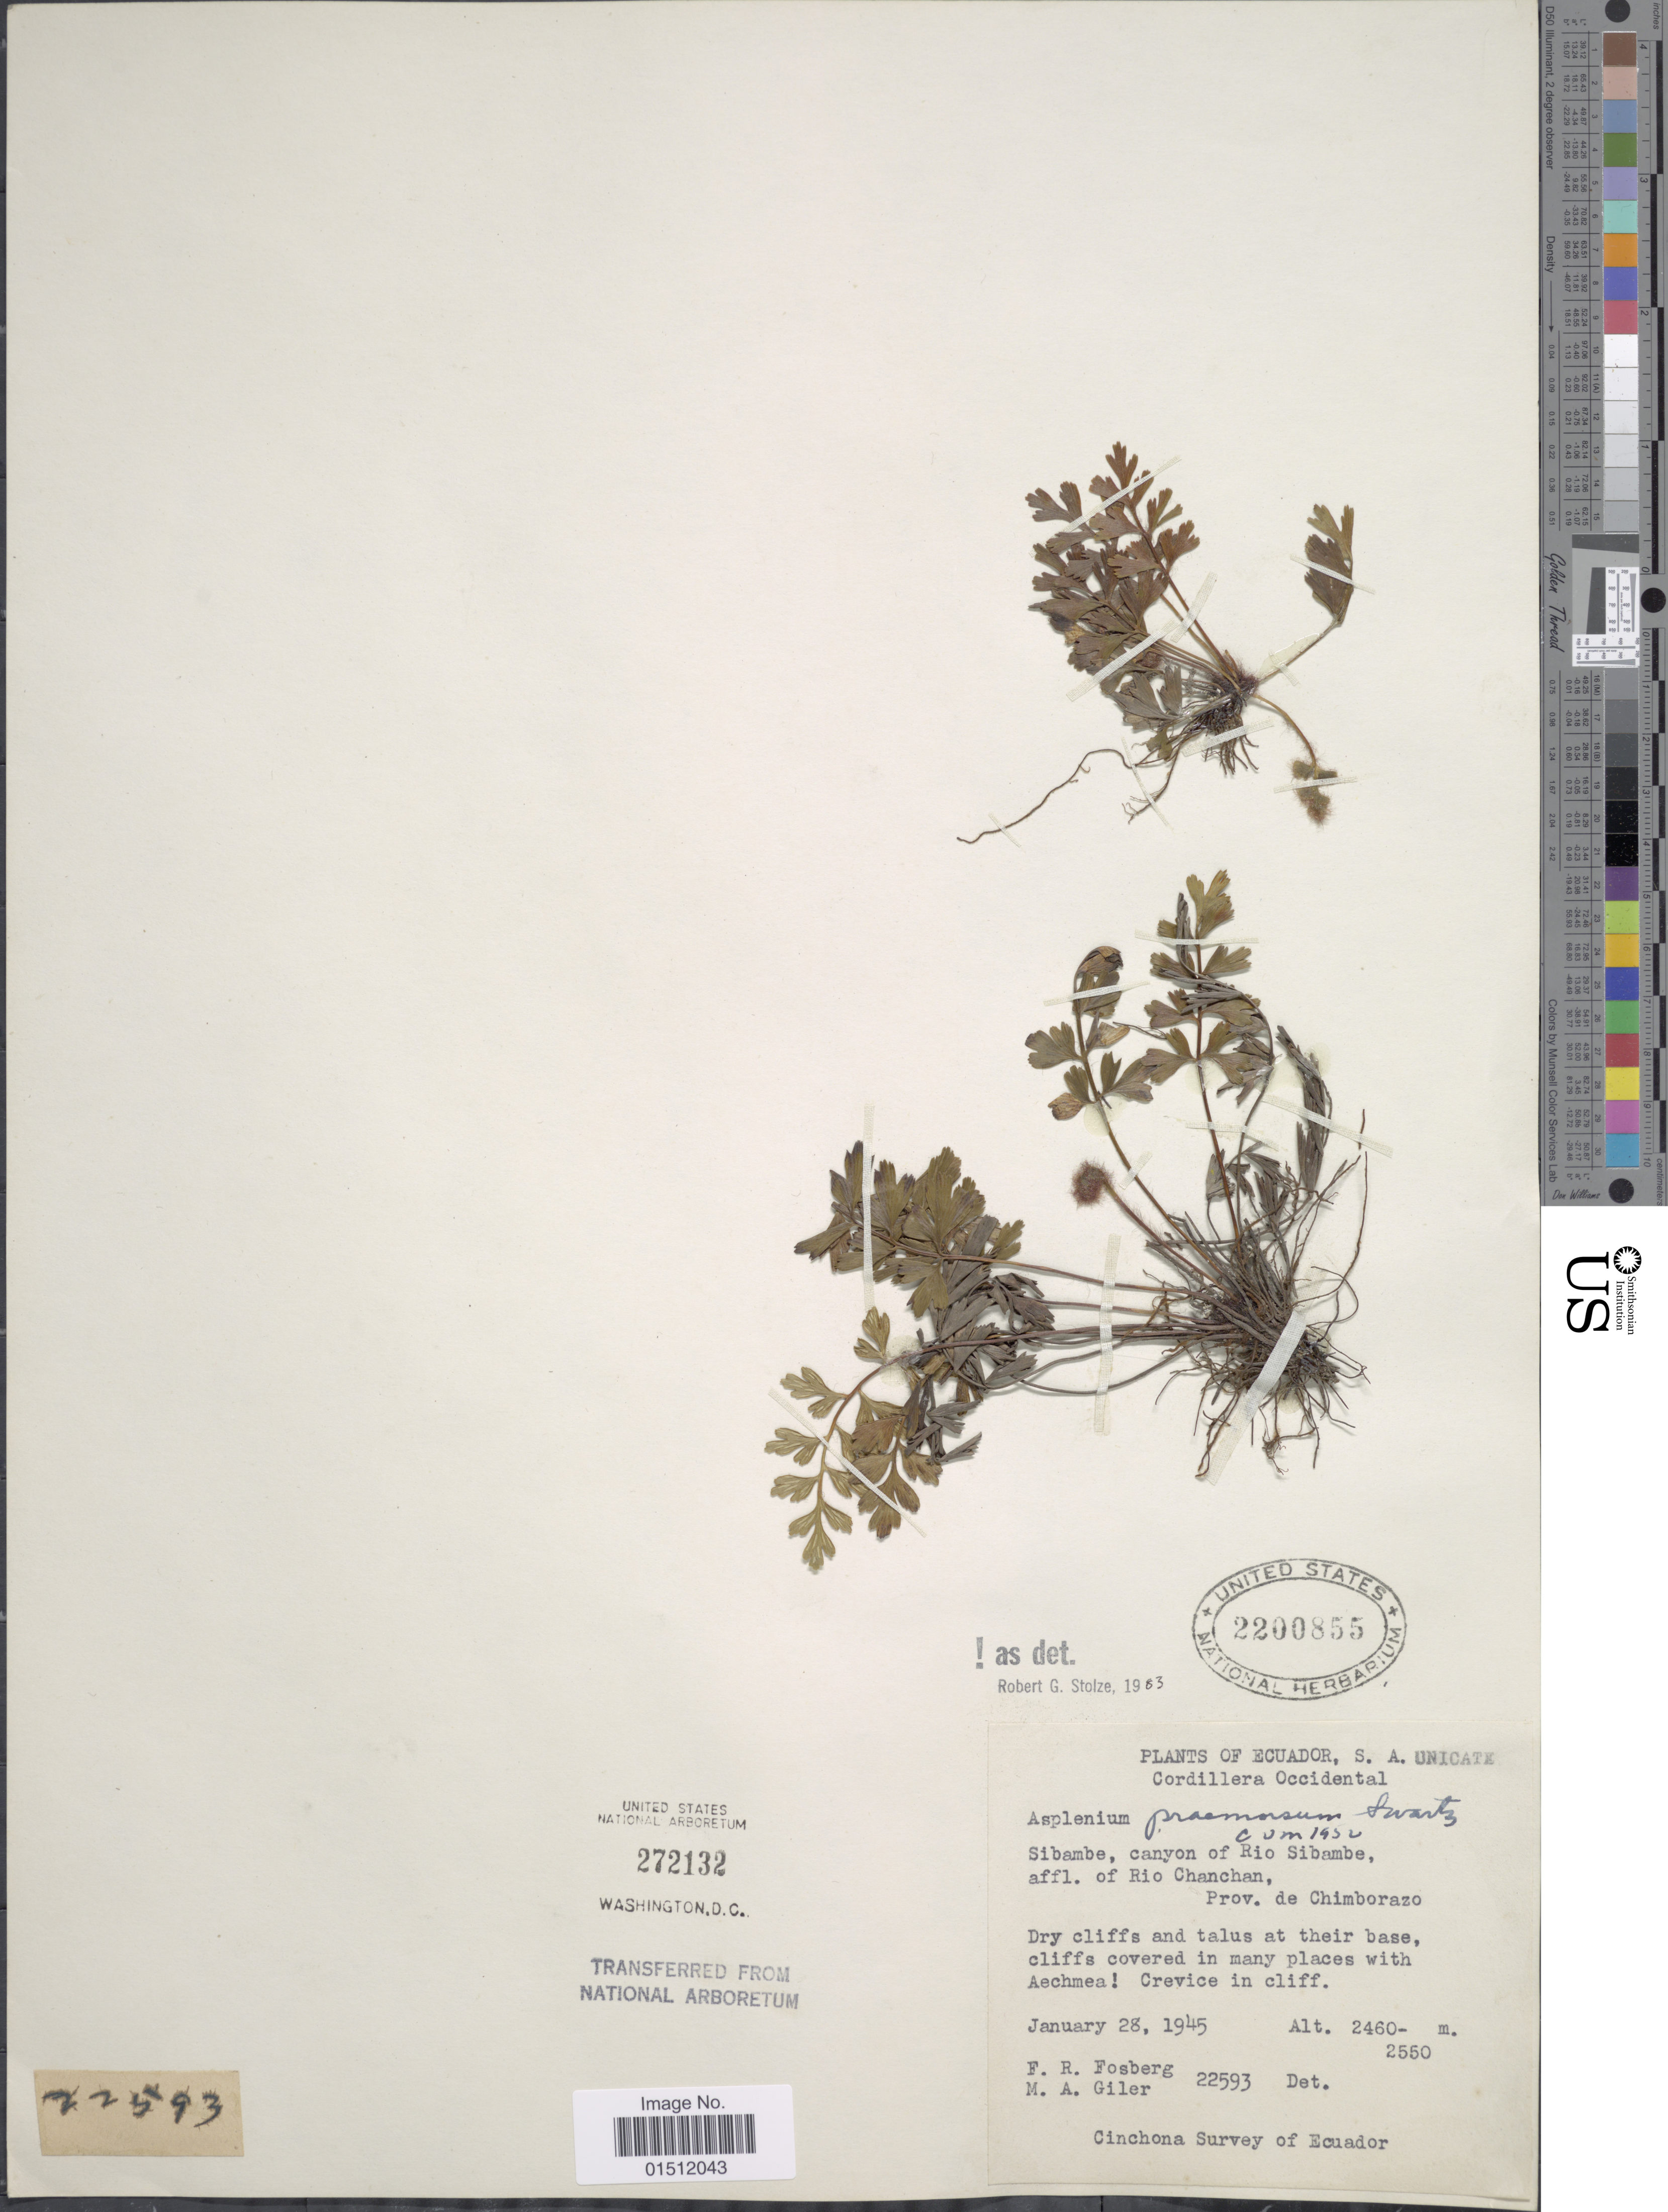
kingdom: Plantae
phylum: Tracheophyta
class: Polypodiopsida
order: Polypodiales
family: Aspleniaceae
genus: Asplenium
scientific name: Asplenium praemorsum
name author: Sw.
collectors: F. R. Fosberg & M. Giler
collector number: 22593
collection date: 1945-01-28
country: Ecuador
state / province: Chimborazo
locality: S. A. Unicate, Cordillera Occidental. Sibambe, canyon of Rio Sibambe, affl. of Rio Chanchan, Prov. de Chimborazo.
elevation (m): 2460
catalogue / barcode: US 2200855